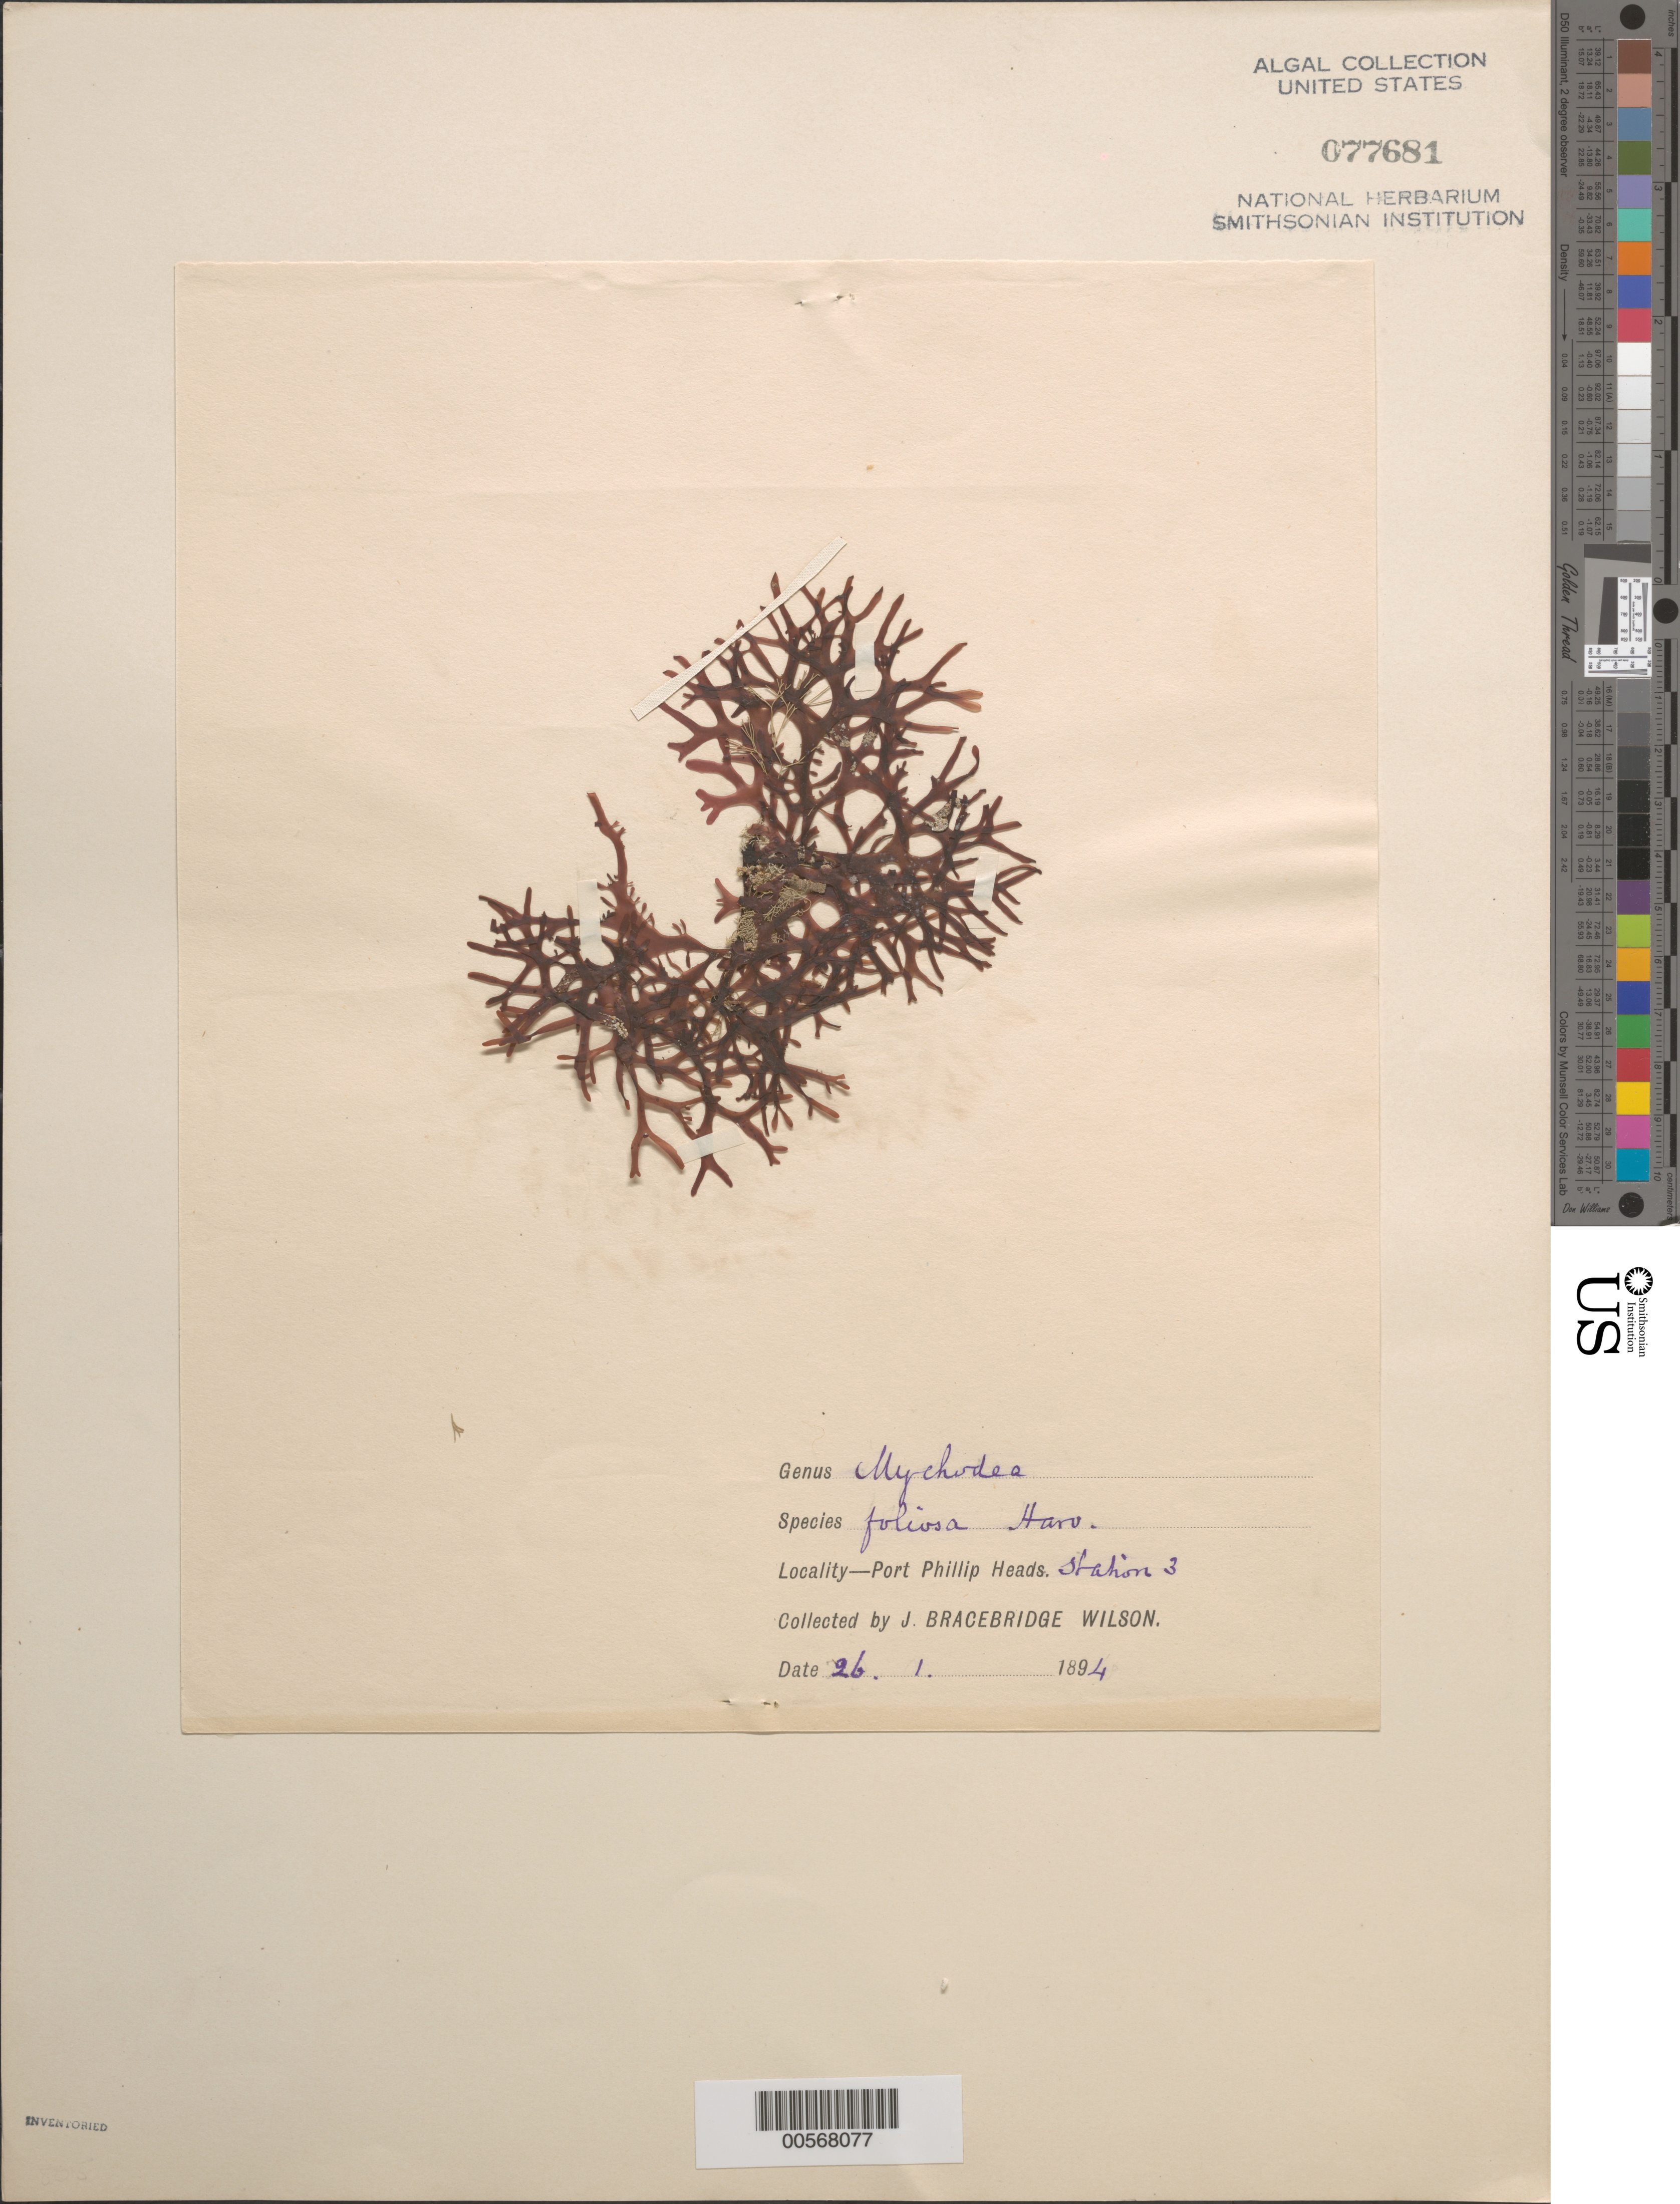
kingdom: Plantae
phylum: Rhodophyta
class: Florideophyceae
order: Gigartinales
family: Mychodeaceae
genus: Mychodea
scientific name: Mychodea foliosa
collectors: J. B. Wilson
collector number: Station 3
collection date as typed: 26 Jan 1894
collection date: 1894-01-26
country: Australia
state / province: Victoria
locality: Port Phillip Heads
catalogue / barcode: US 77681